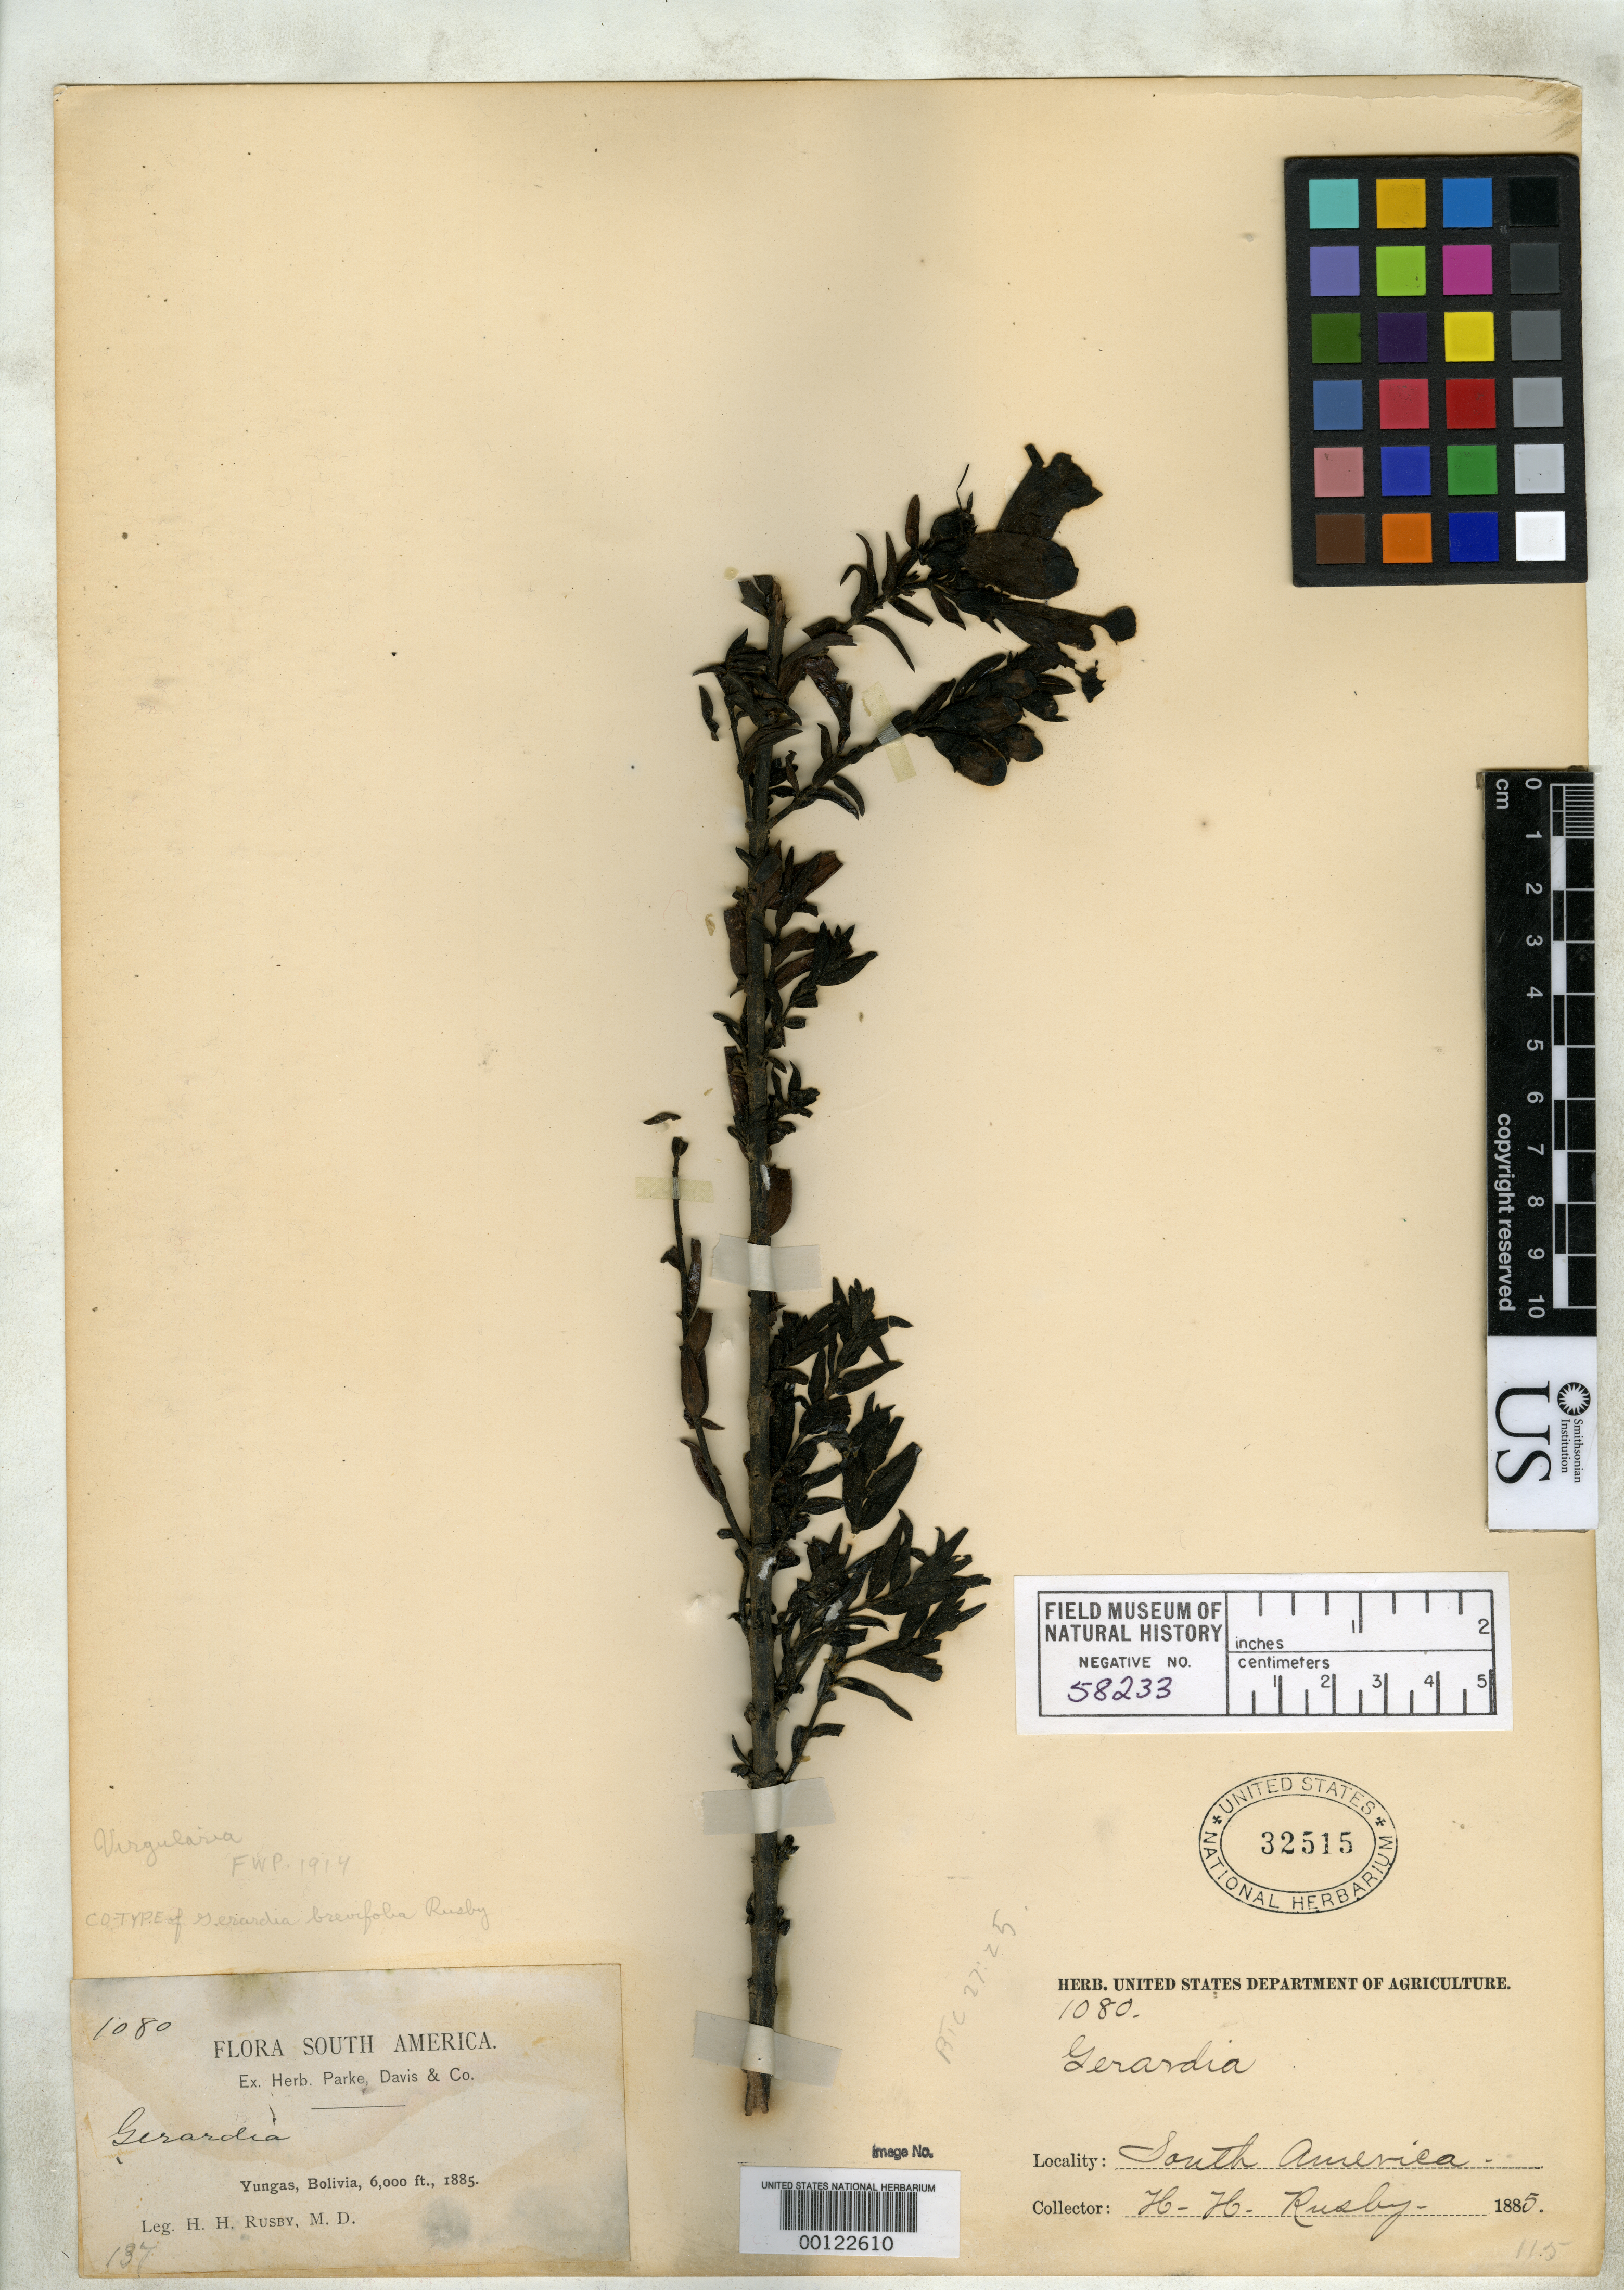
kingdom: Plantae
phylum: Tracheophyta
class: Magnoliopsida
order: Lamiales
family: Orobanchaceae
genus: Gerardia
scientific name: Gerardia brevifolia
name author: Rusby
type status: Isosyntype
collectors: H. H. Rusby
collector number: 1080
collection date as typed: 1885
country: Bolivia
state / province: La Paz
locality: Yungas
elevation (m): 1829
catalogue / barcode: US 32515